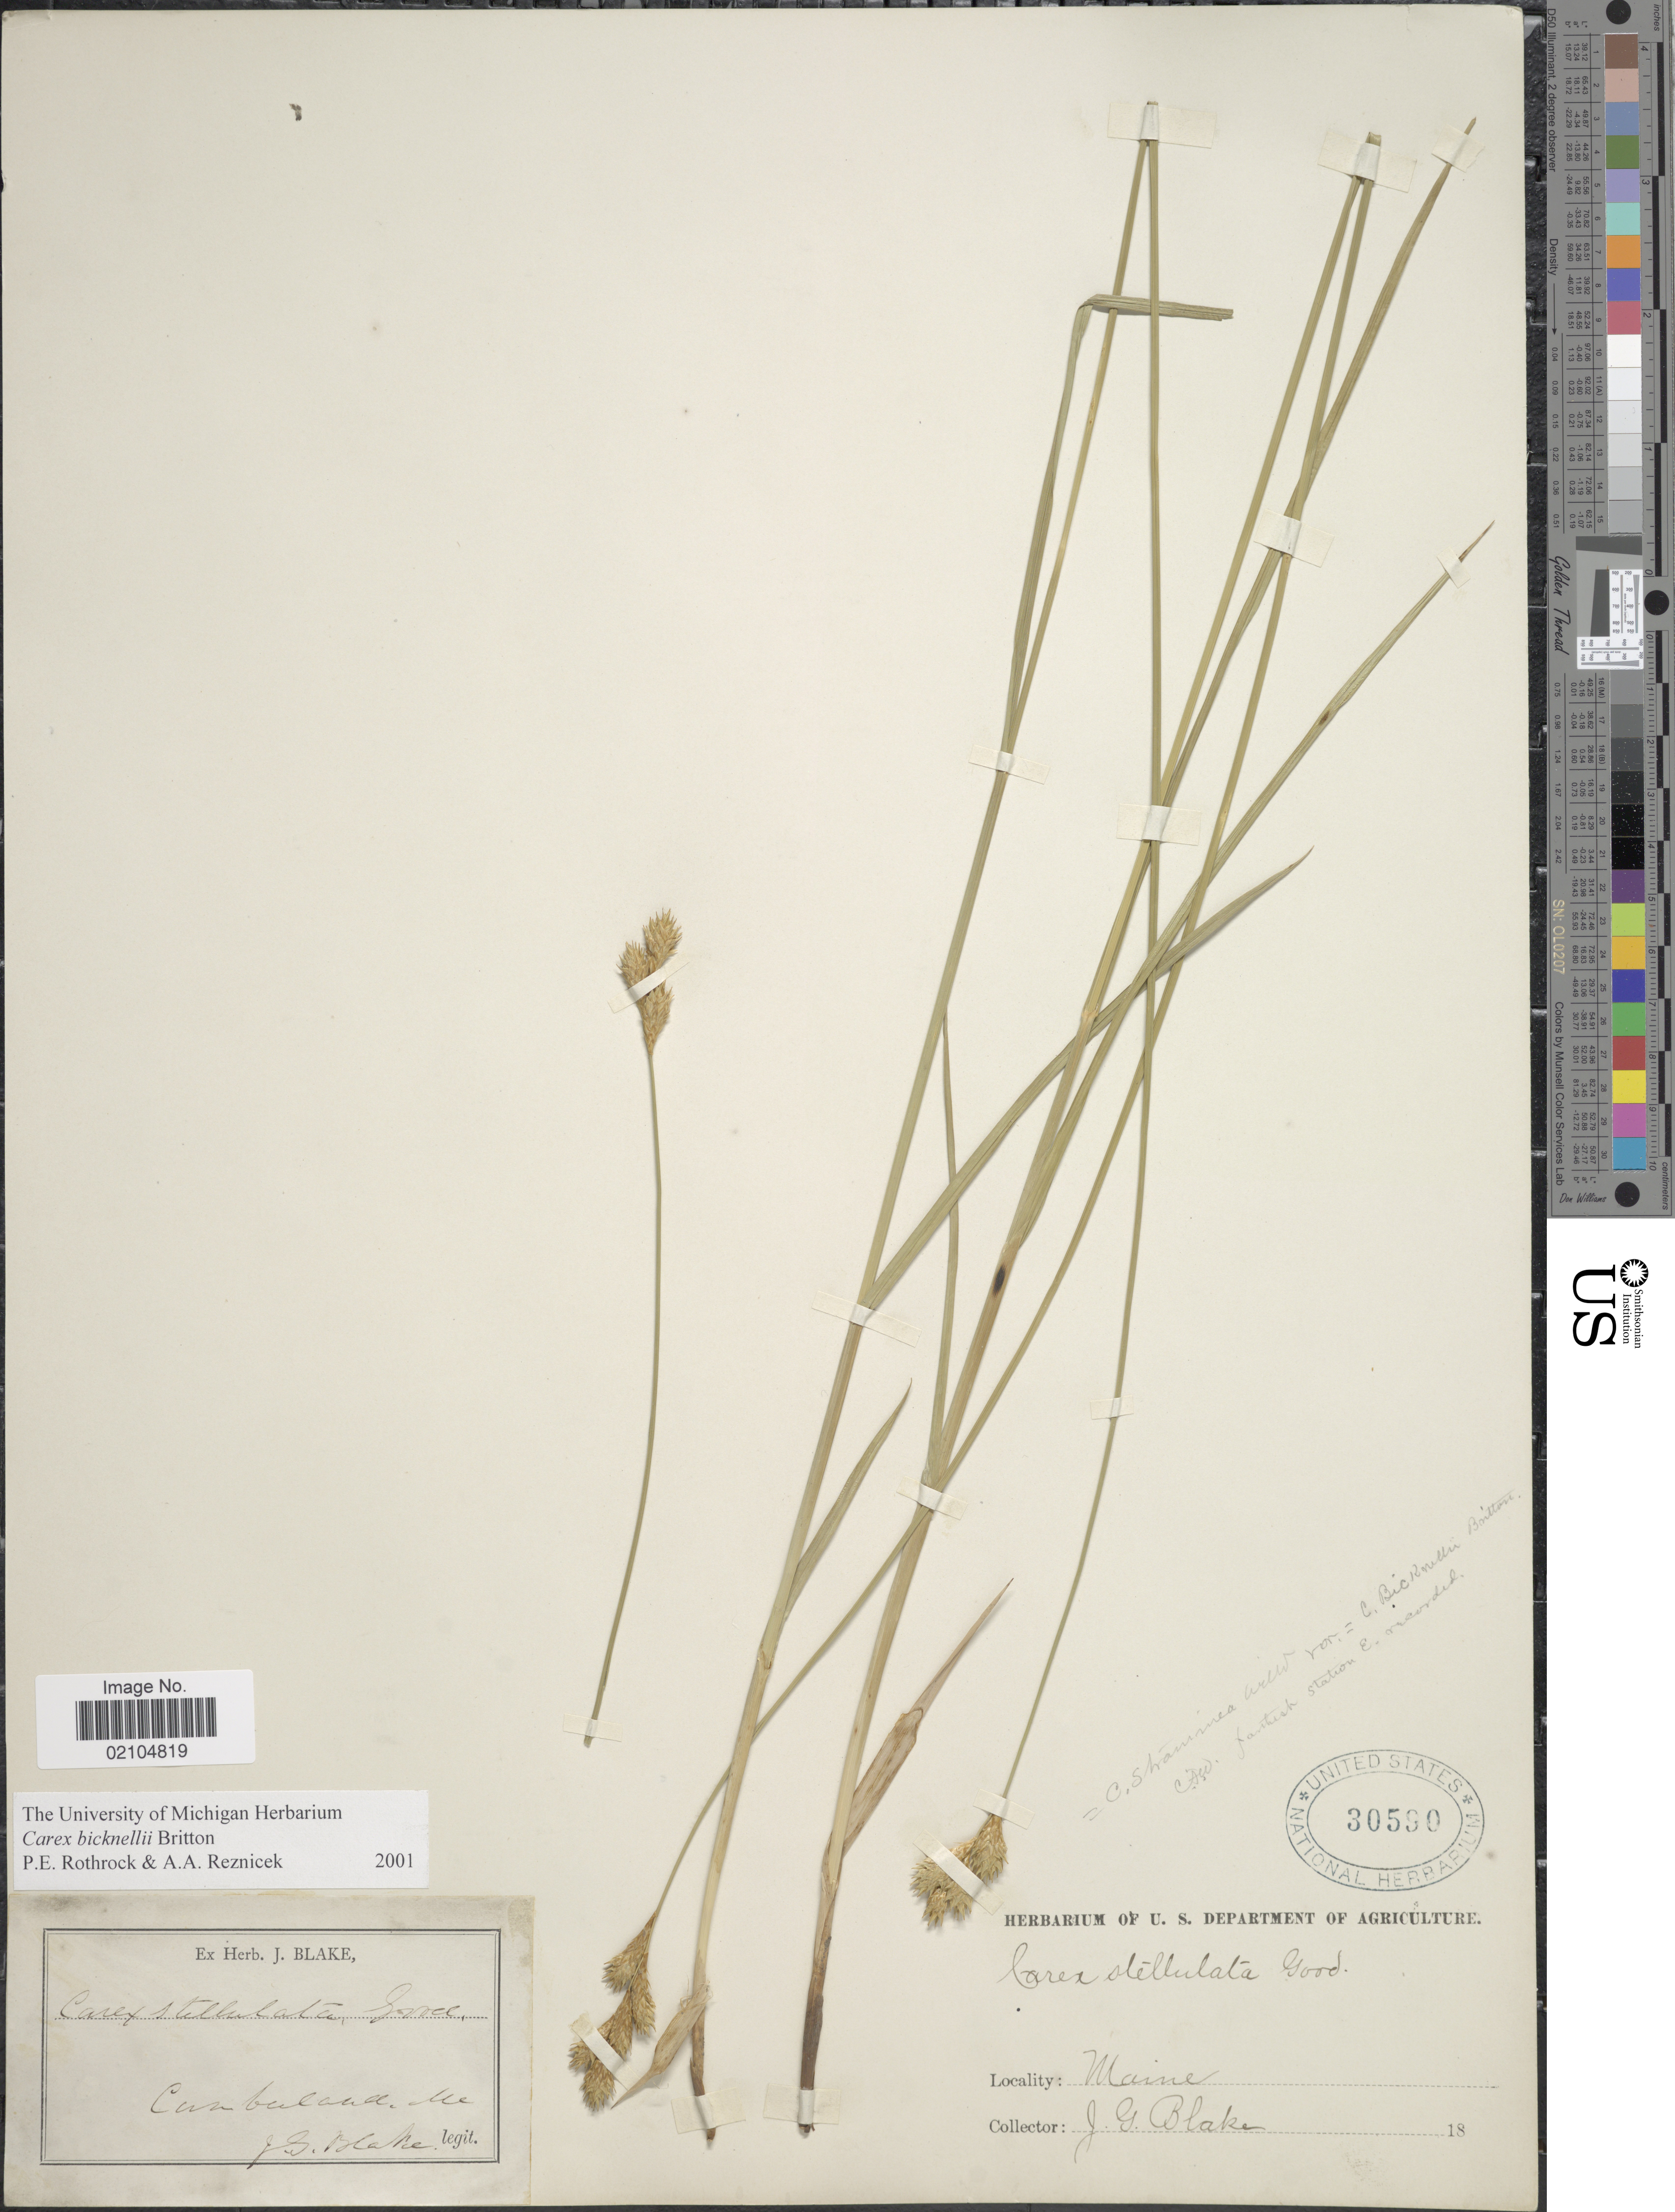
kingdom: Plantae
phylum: Tracheophyta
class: Liliopsida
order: Poales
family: Cyperaceae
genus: Carex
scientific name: Carex bicknellii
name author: Britton & A. Br.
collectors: J. Blake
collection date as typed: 18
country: United States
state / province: Maine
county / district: Cumberland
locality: Cumberland.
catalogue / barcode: US 30590